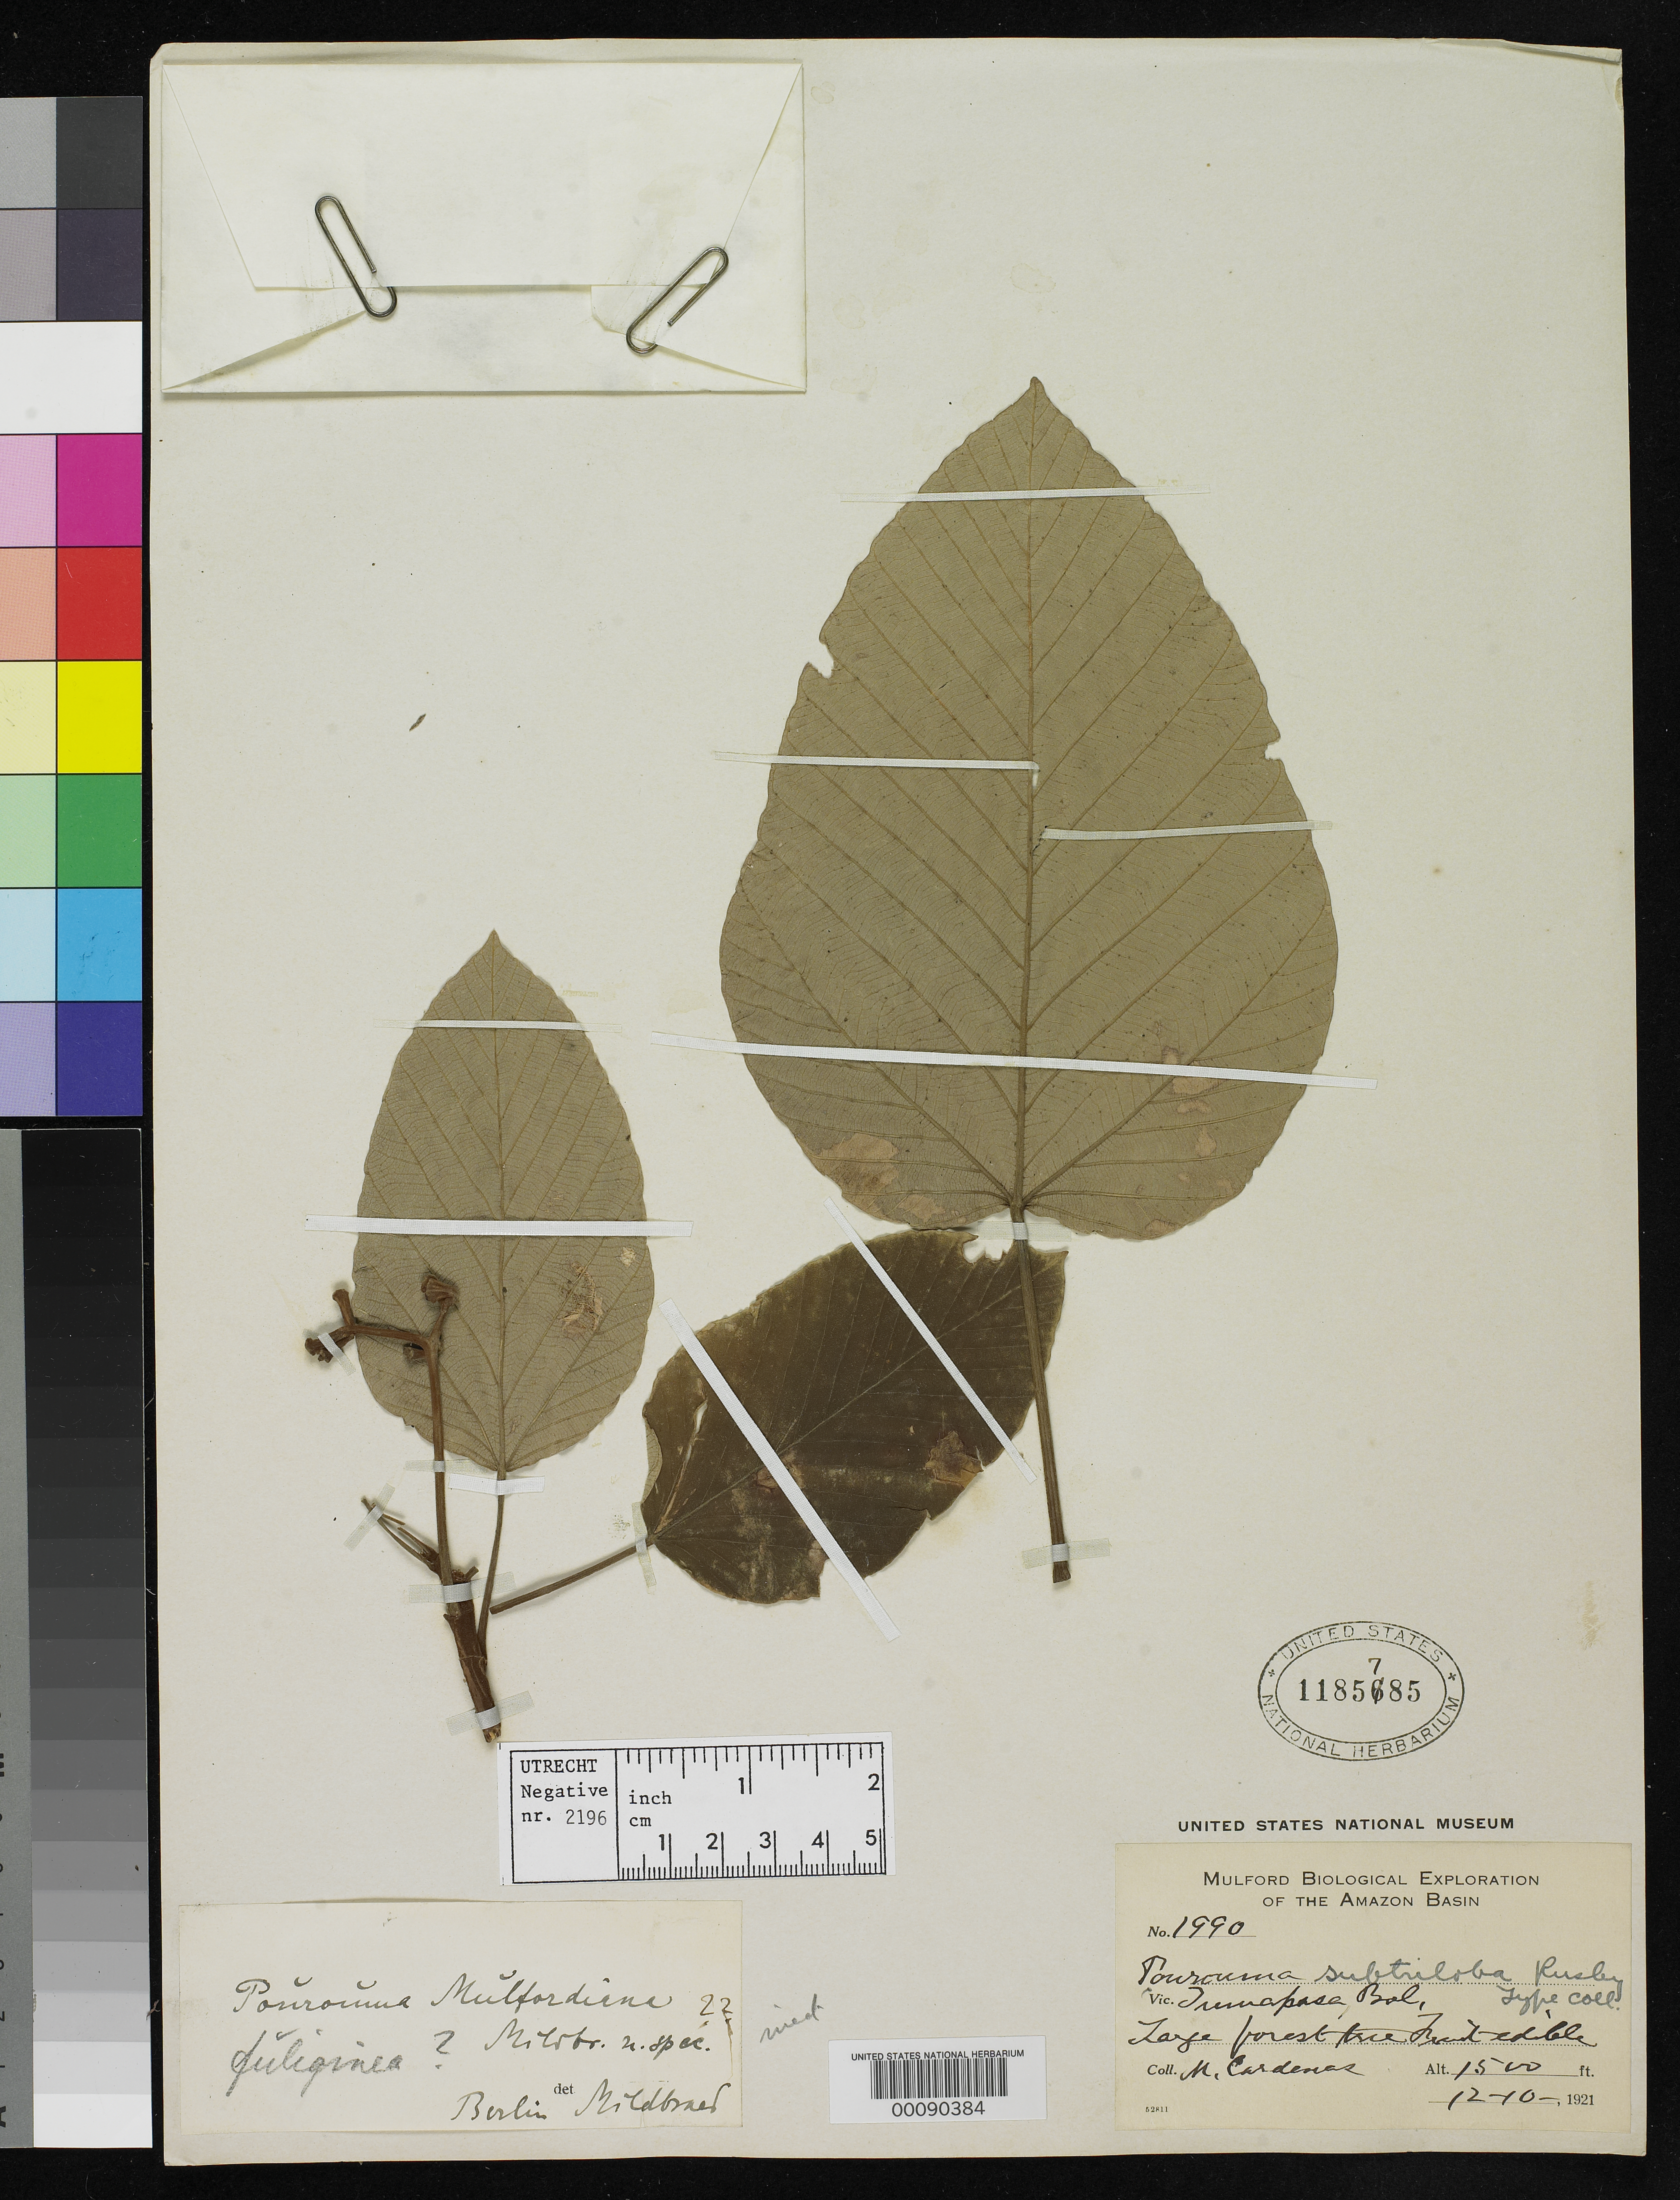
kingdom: Plantae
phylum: Tracheophyta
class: Magnoliopsida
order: Rosales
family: Urticaceae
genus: Pourouma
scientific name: Pourouma subtriloba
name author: Rusby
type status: Isotype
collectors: M. Cárdenas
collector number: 1990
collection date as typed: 12-10-1921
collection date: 1921-12-10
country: Bolivia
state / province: La Paz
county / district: Iturralde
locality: Tumupasa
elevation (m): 457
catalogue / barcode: US 1185785